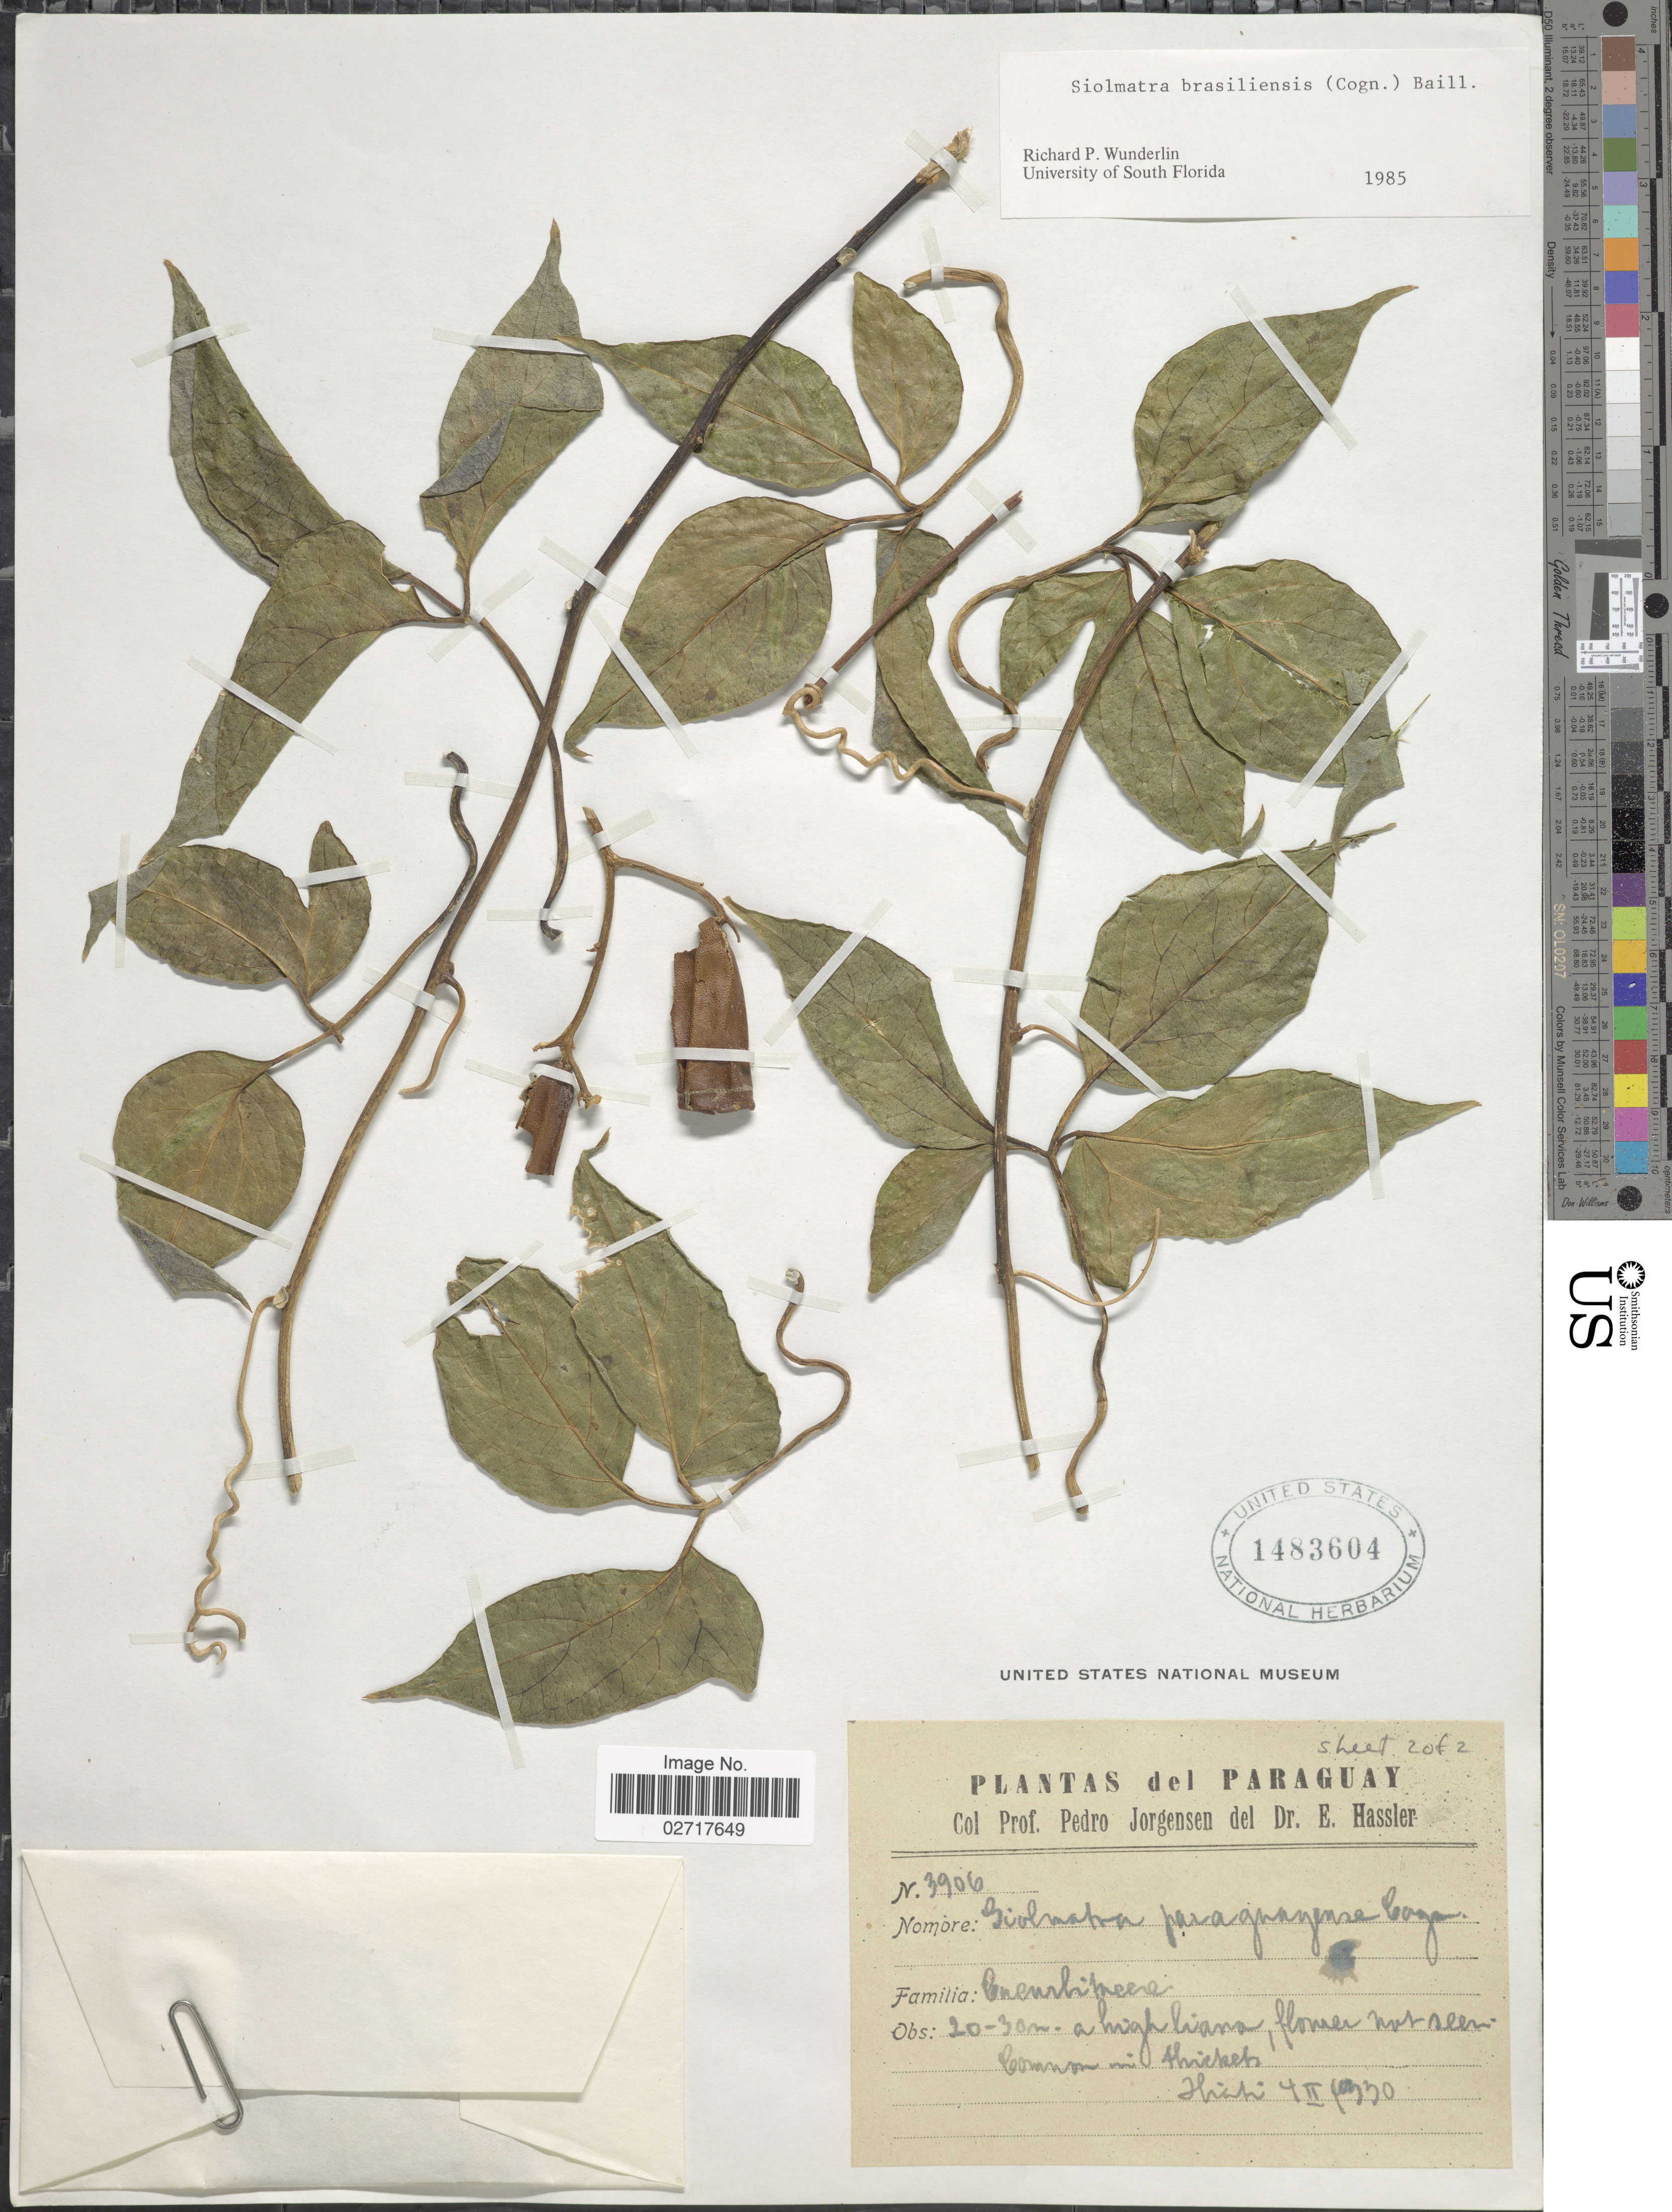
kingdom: Plantae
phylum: Tracheophyta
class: Magnoliopsida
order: Cucurbitales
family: Cucurbitaceae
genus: Siolmatra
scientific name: Siolmatra brasiliensis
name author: (Cogn.) Baill.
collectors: P. Jörgensen & E. Hassler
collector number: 3906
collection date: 1930-02-04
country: Paraguay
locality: Hiati.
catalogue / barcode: US 1483604